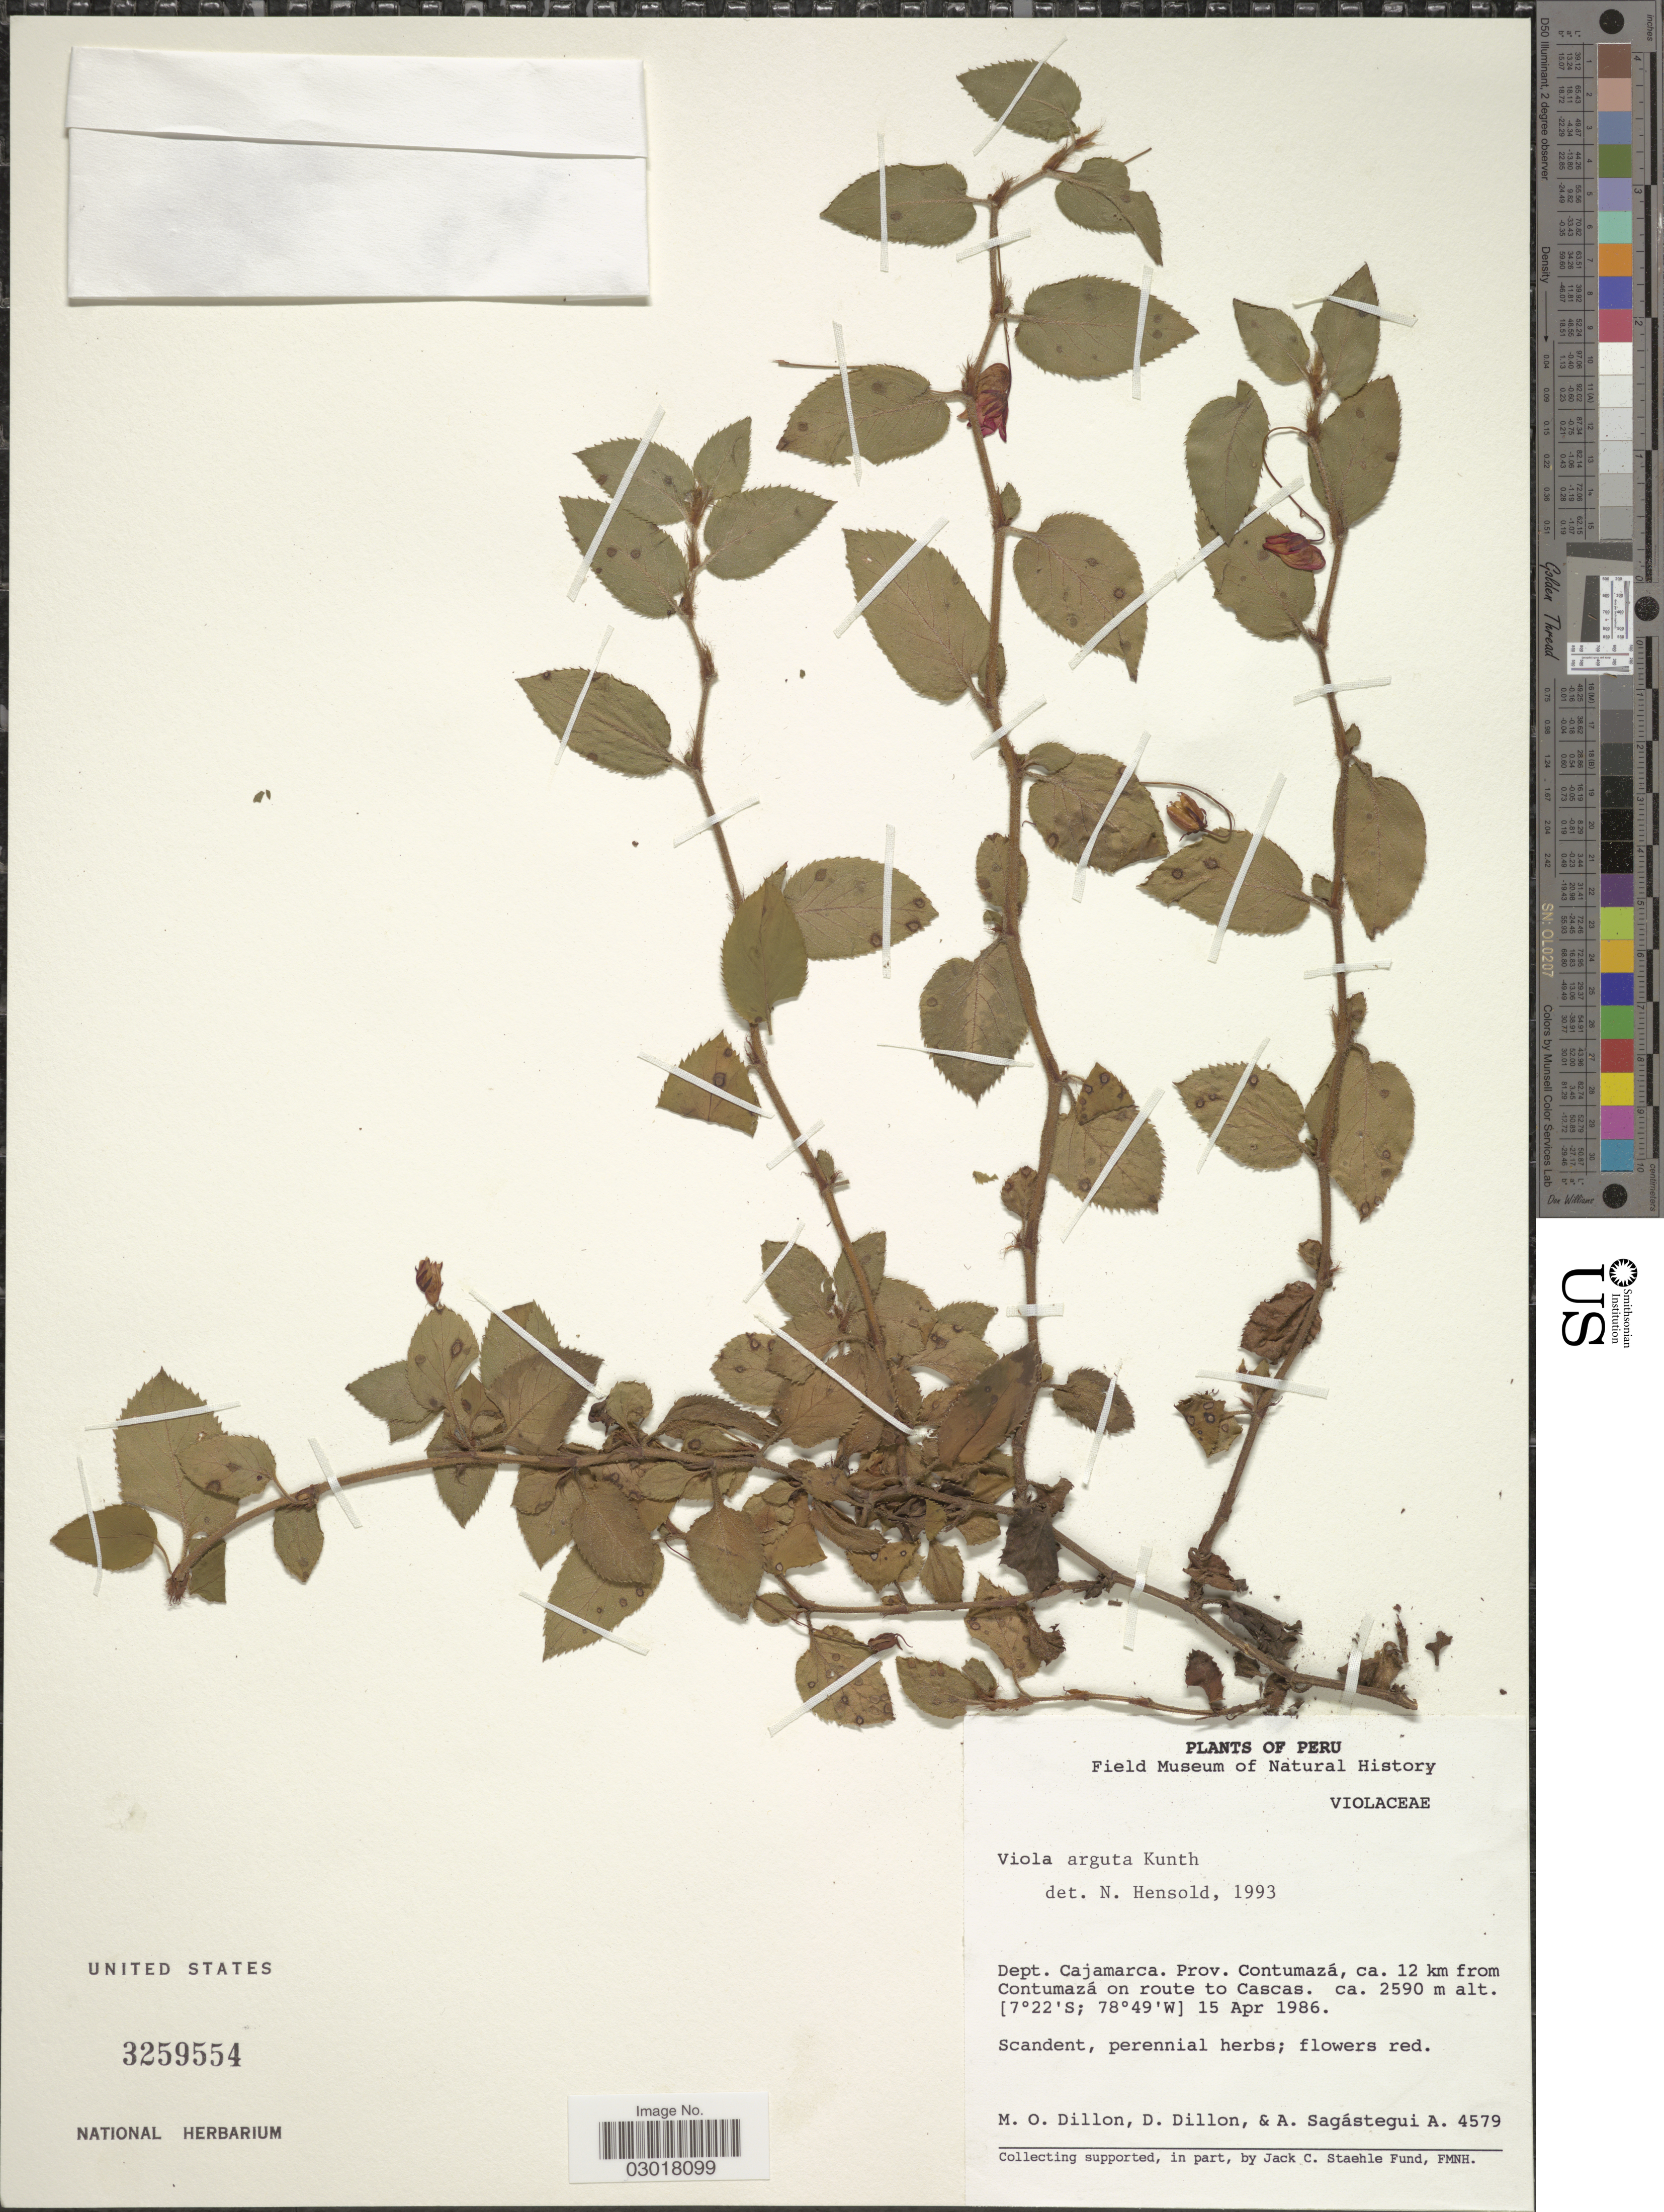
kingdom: Plantae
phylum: Tracheophyta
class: Magnoliopsida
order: Malpighiales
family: Violaceae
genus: Viola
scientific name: Viola arguta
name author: Willd. ex Roem. & Schult.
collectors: M. O. Dillon, D. Dillon & A. Sagástegui A.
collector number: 4579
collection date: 1986-04-15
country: Peru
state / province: Cajamarca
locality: Dept. Cajamarca. Prov. Contumazá, ca. 12 km from Contumazá on route to Cascas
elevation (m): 2590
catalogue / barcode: US 3259554